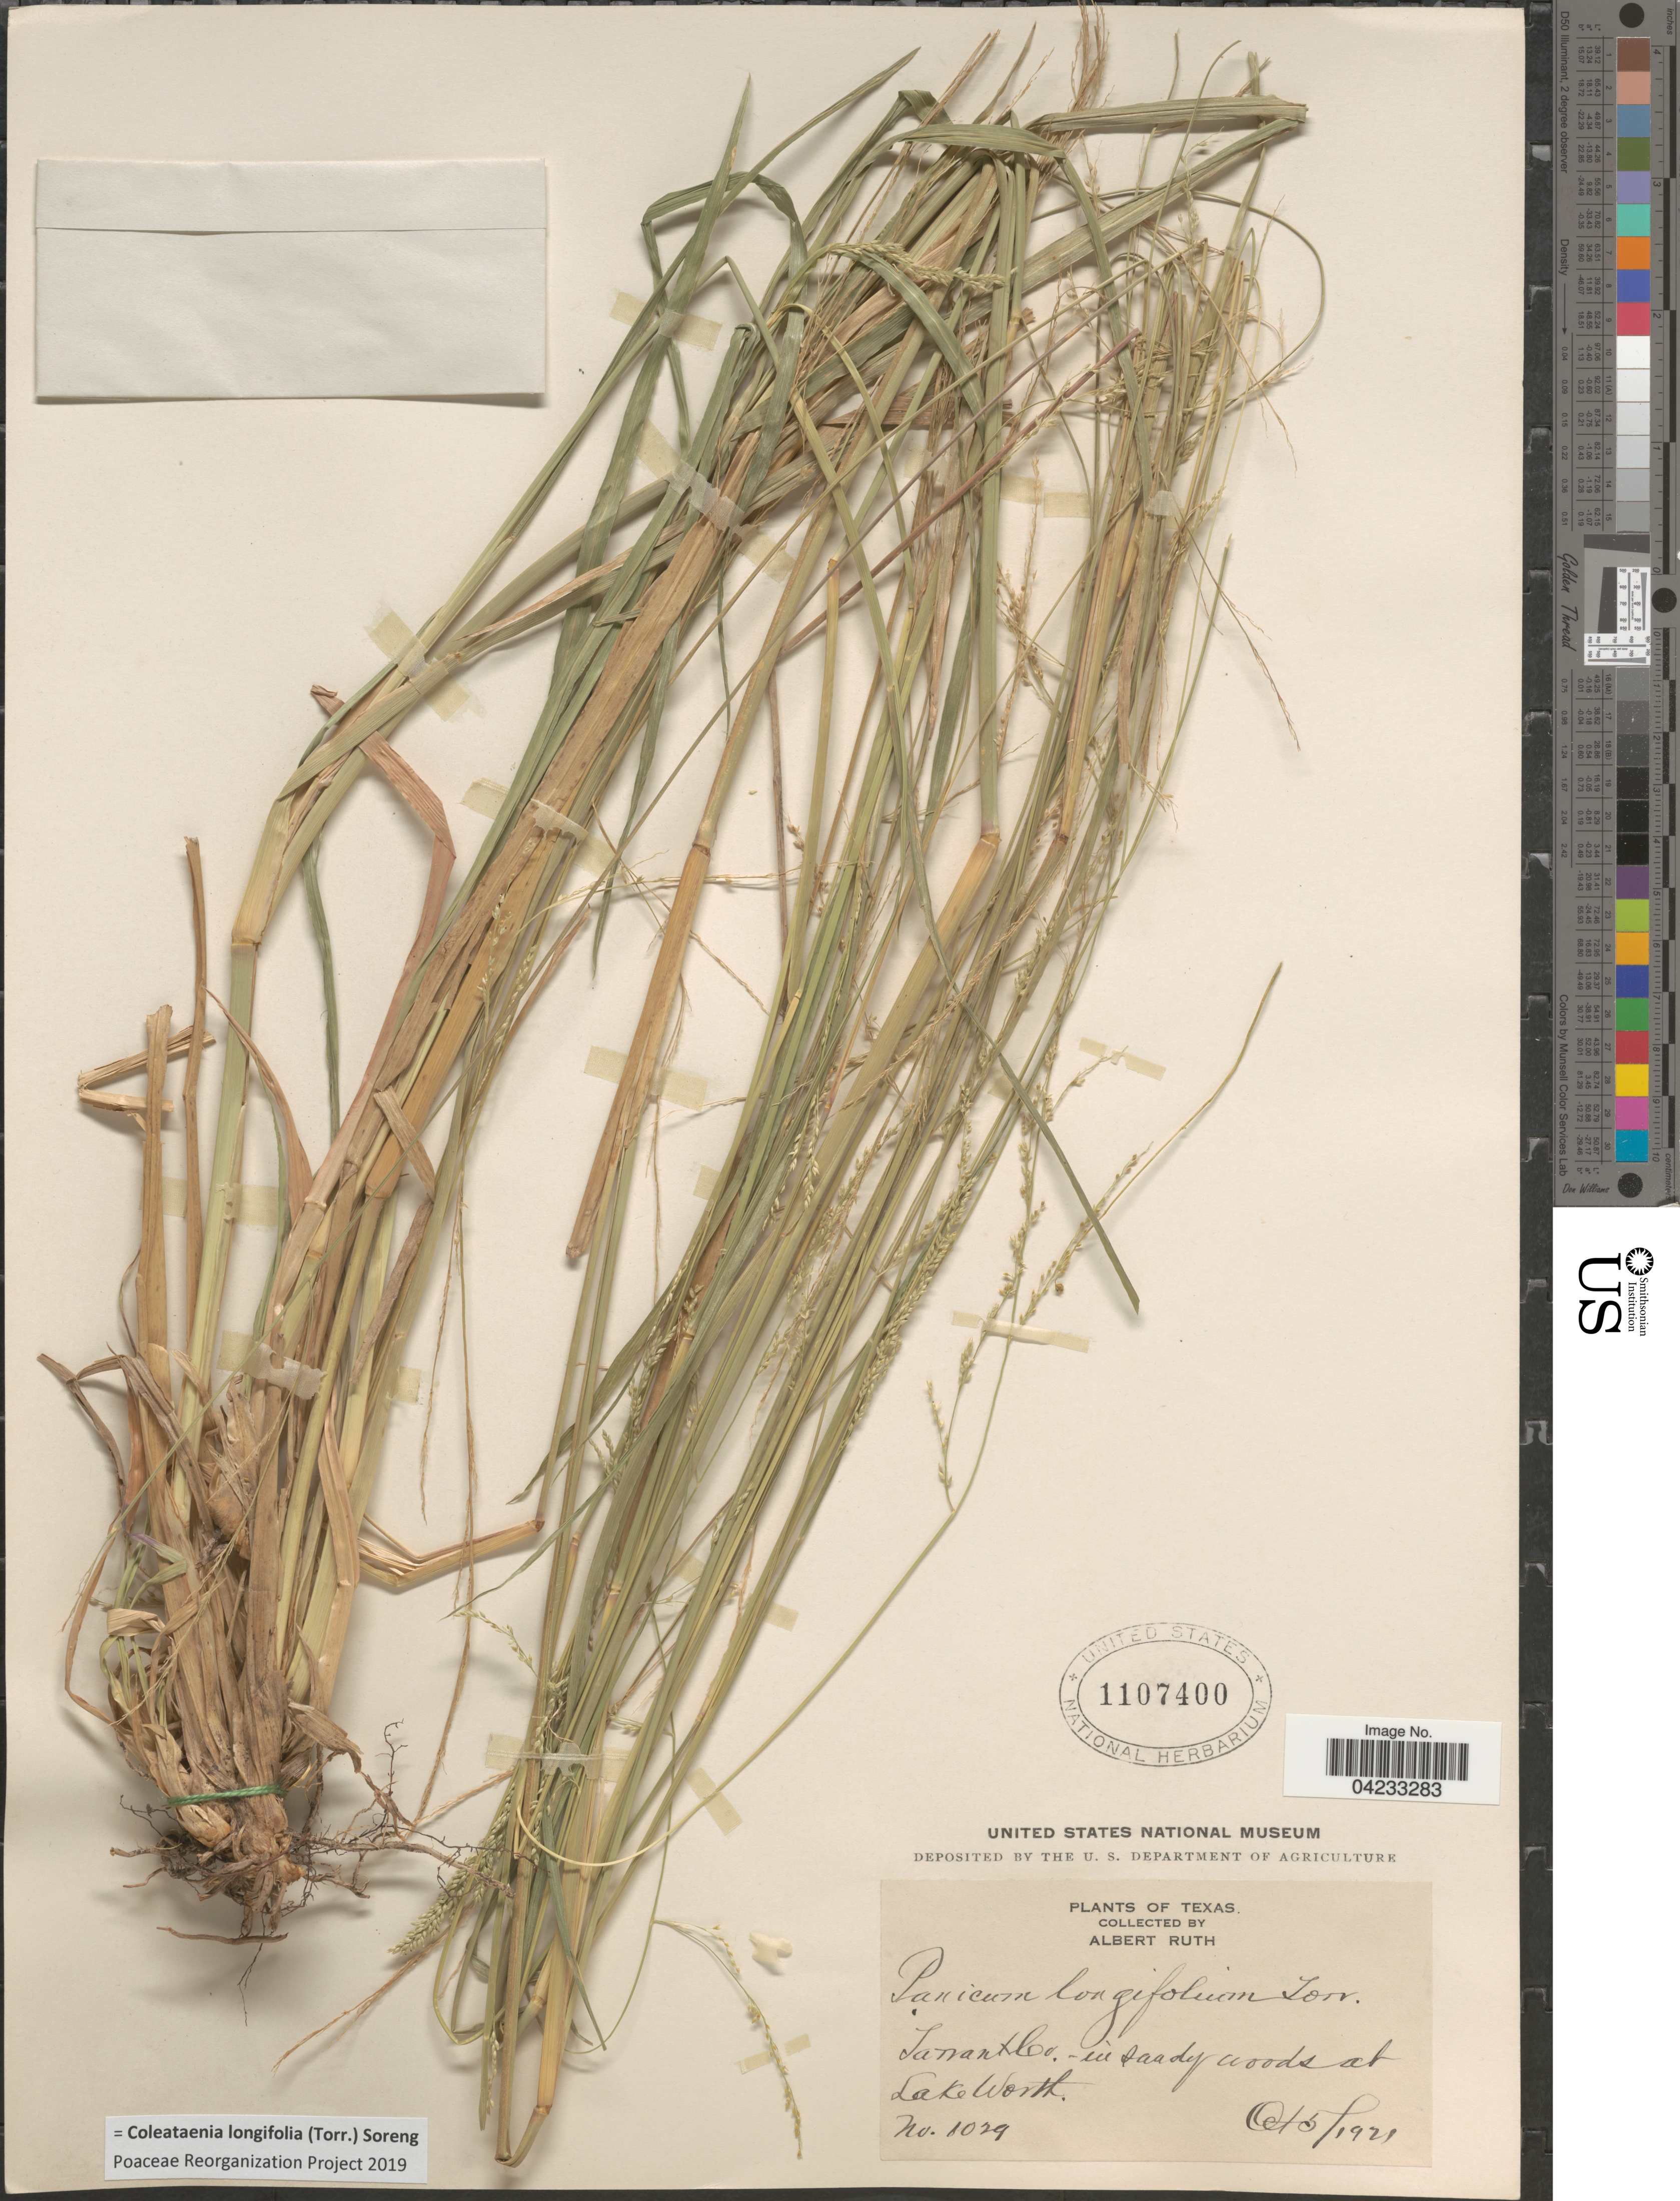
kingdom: Plantae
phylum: Tracheophyta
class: Liliopsida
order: Poales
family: Poaceae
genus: Coleataenia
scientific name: Coleataenia longifolia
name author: (Torr.) Soreng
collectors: A. Ruth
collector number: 1029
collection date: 1921-10-05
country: United States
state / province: Texas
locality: Tarrant Co.-in sandy woods at Lake Worth.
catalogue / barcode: US 1107400